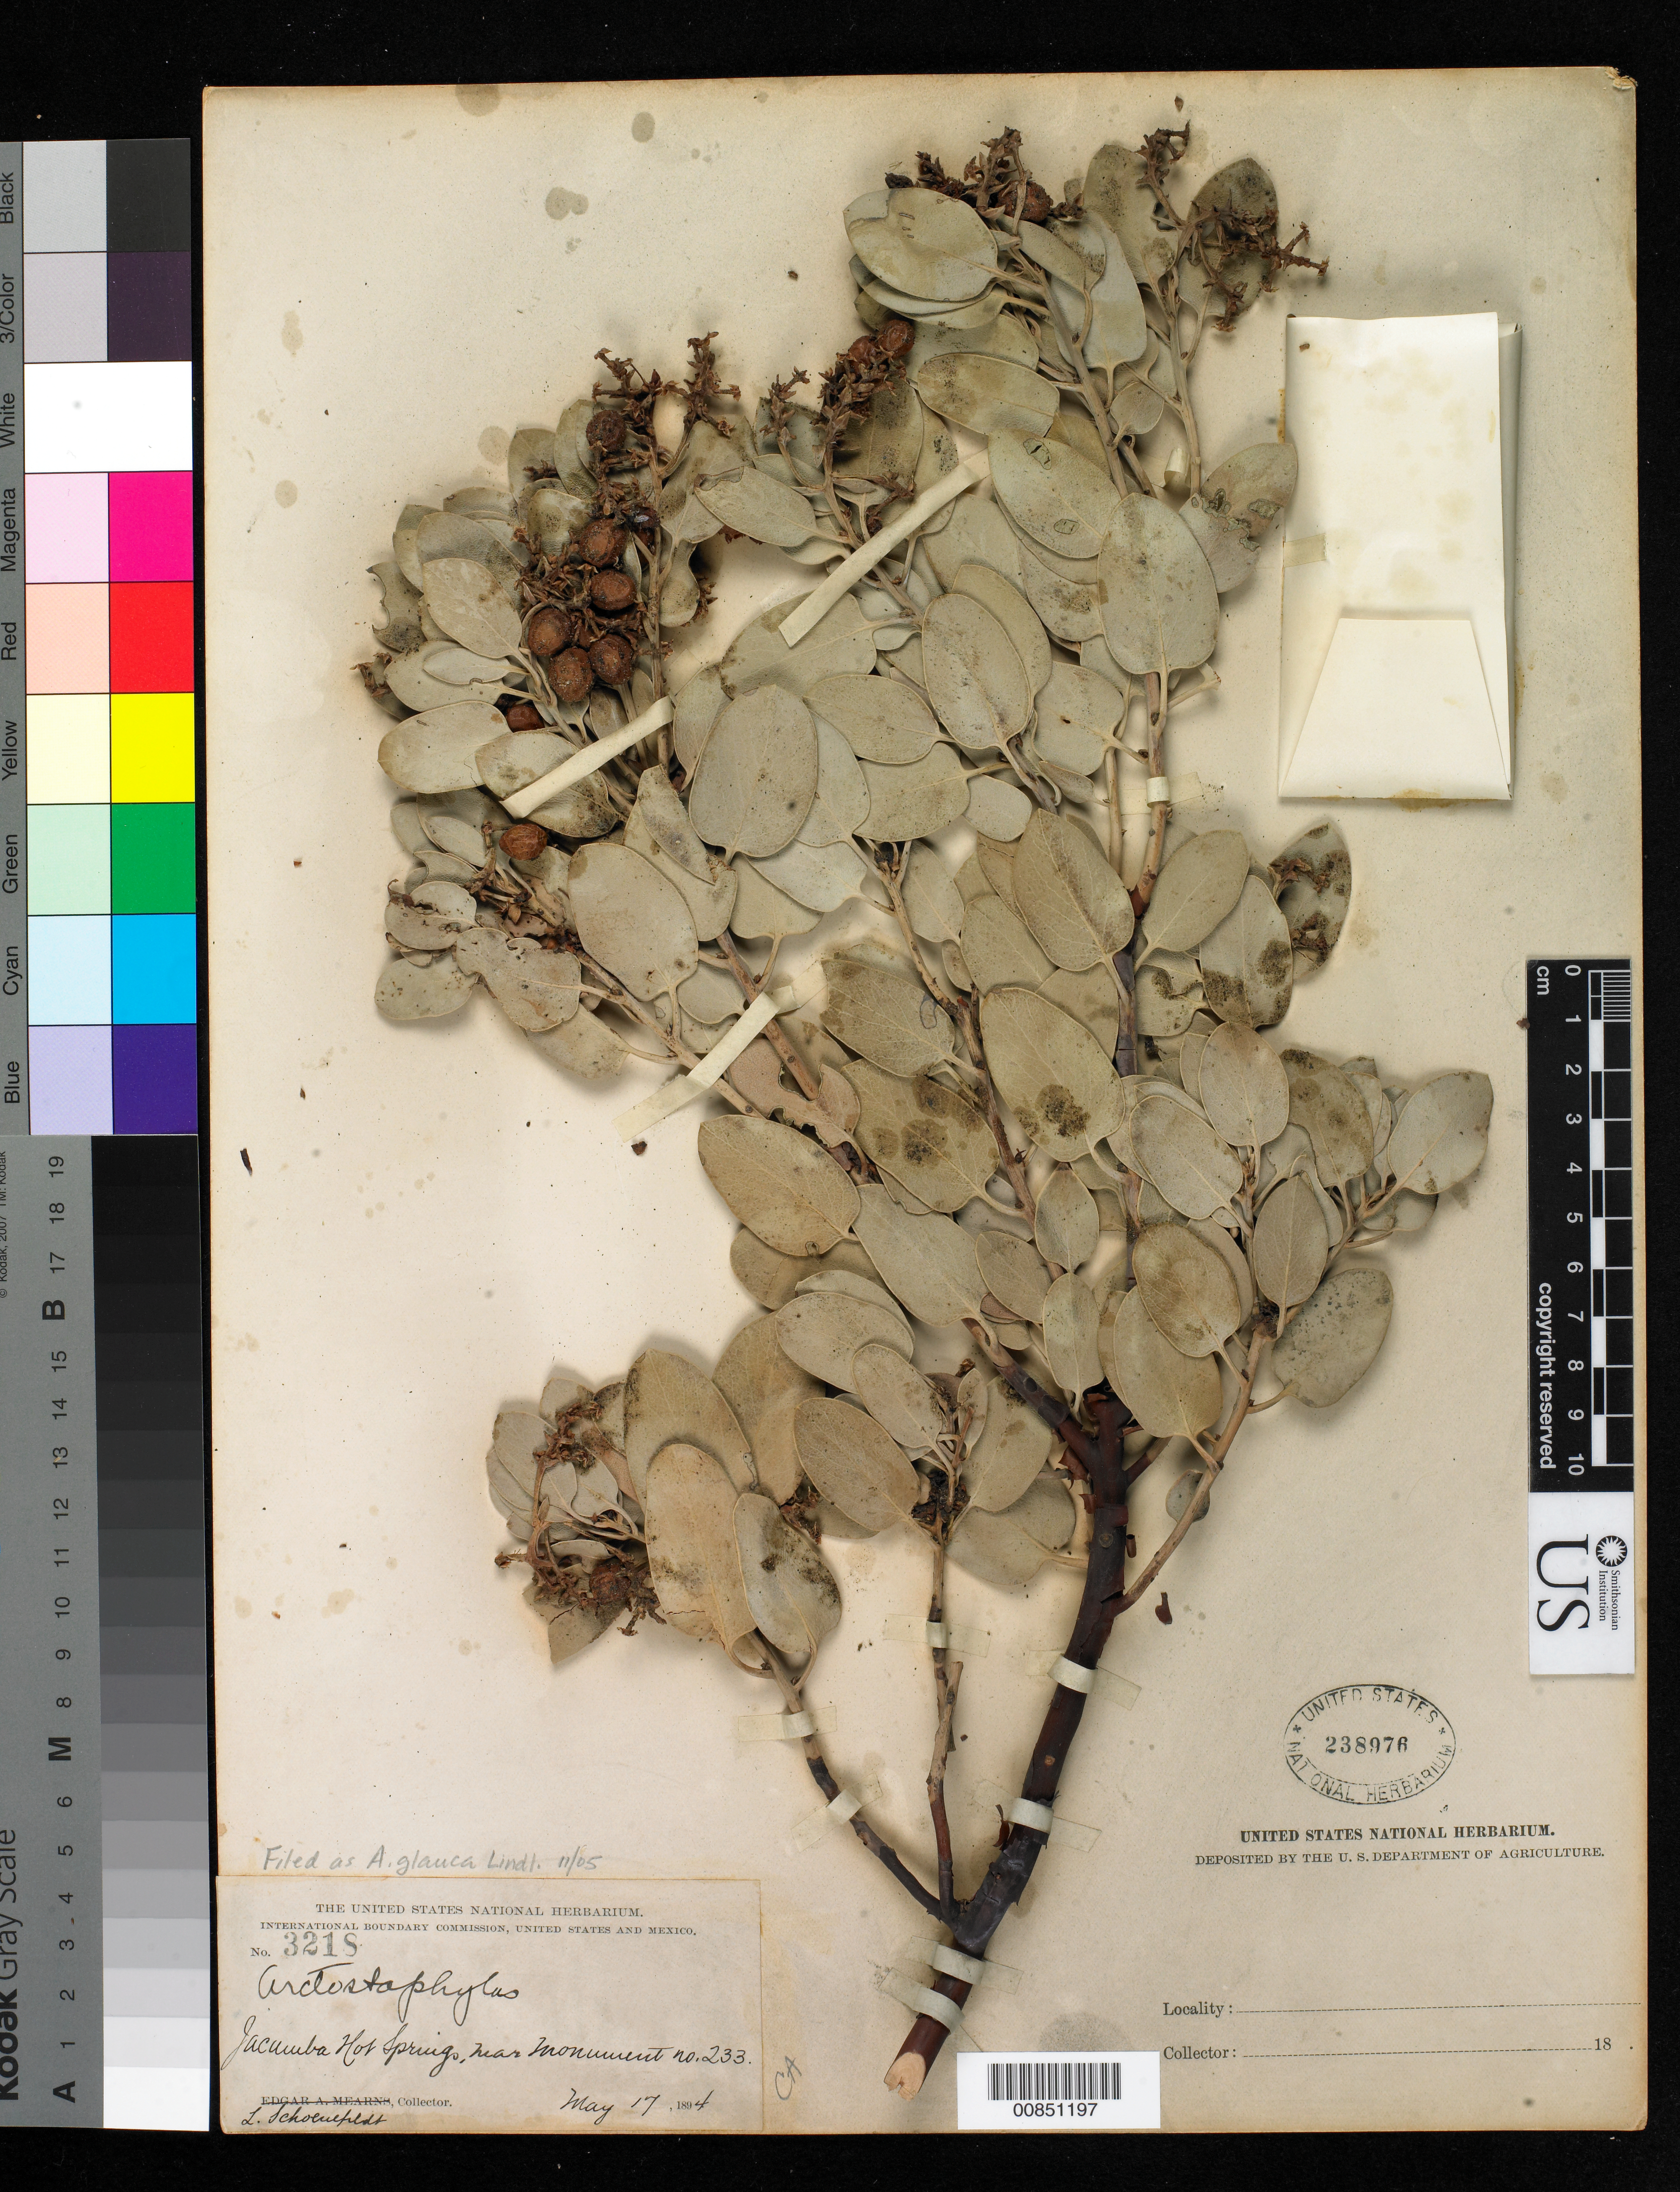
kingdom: Plantae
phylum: Tracheophyta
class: Magnoliopsida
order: Ericales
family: Ericaceae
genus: Arctostaphylos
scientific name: Arctostaphylos glauca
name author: Lindl.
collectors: L. Schoenfeldt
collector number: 3218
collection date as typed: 17 May 1894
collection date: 1894-05-17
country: United States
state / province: California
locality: Jacumba Hot Springs, near monument no. 233.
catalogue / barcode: US 238976